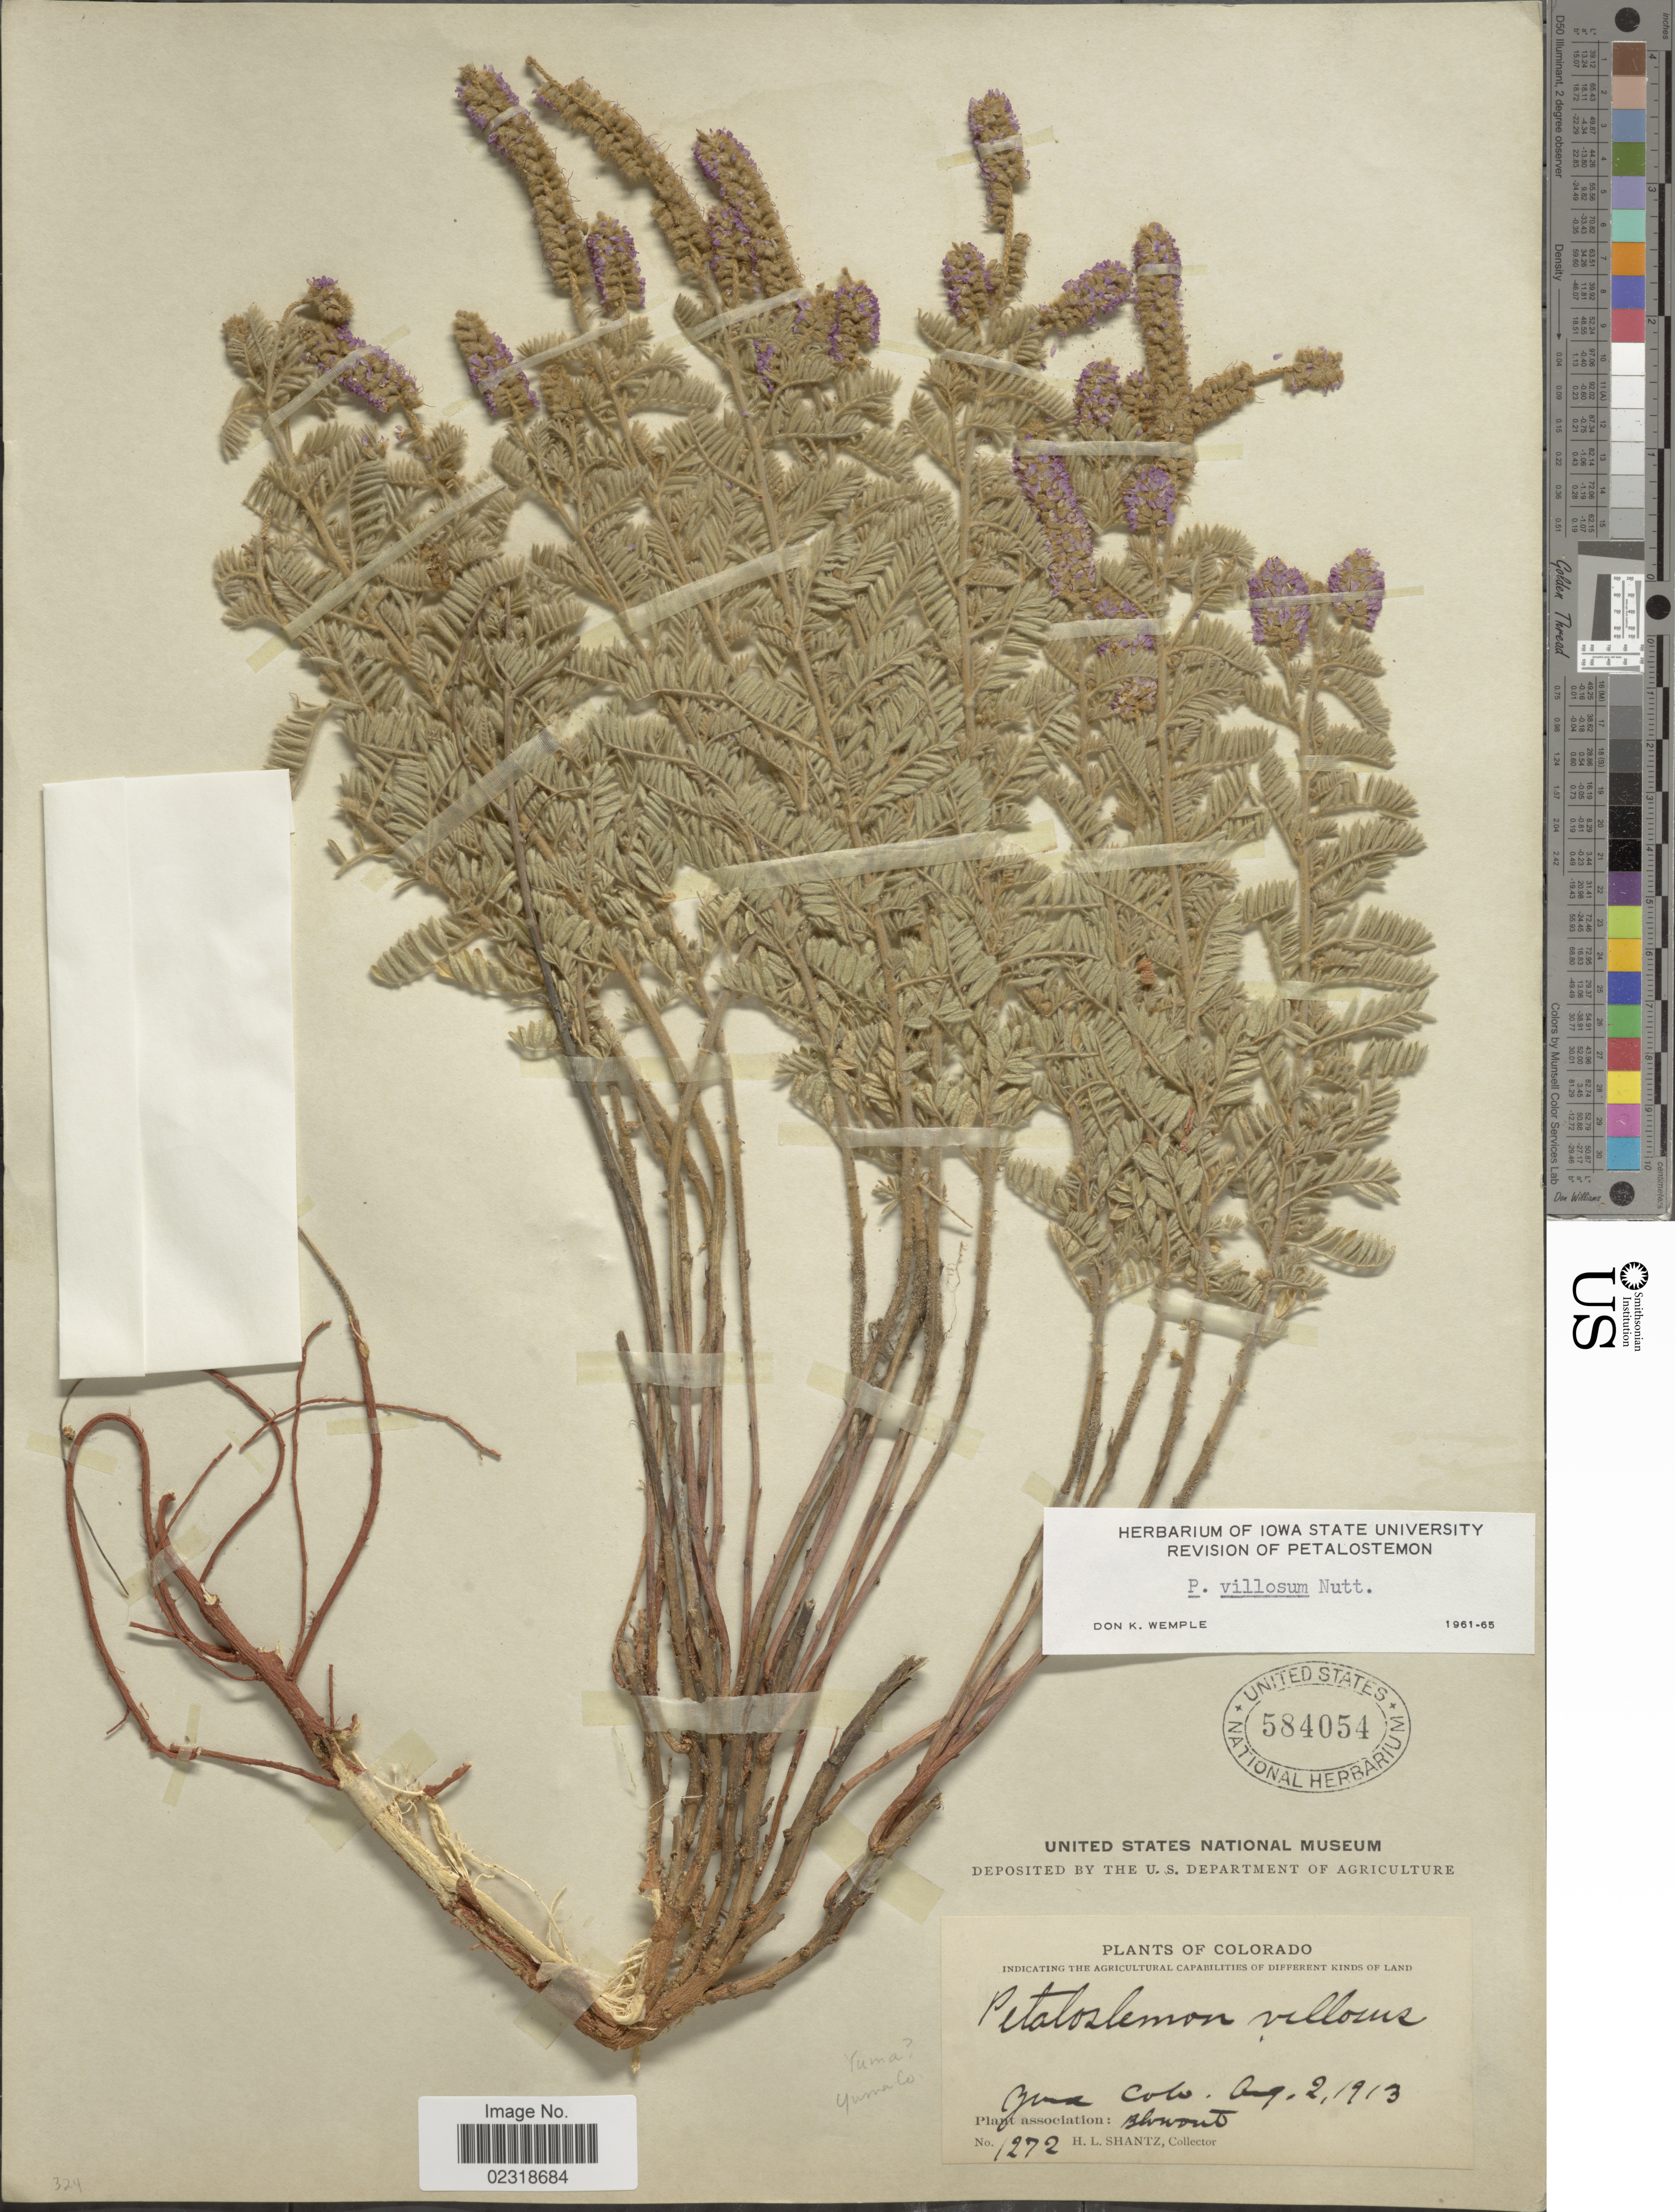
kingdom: Plantae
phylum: Tracheophyta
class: Magnoliopsida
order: Fabales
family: Fabaceae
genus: Dalea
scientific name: Dalea villosa var. villosa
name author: (Nutt.) Spreng.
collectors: H. Shantz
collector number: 1272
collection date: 1913-08-02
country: United States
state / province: Colorado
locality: Yuma Col.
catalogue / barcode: US 584054